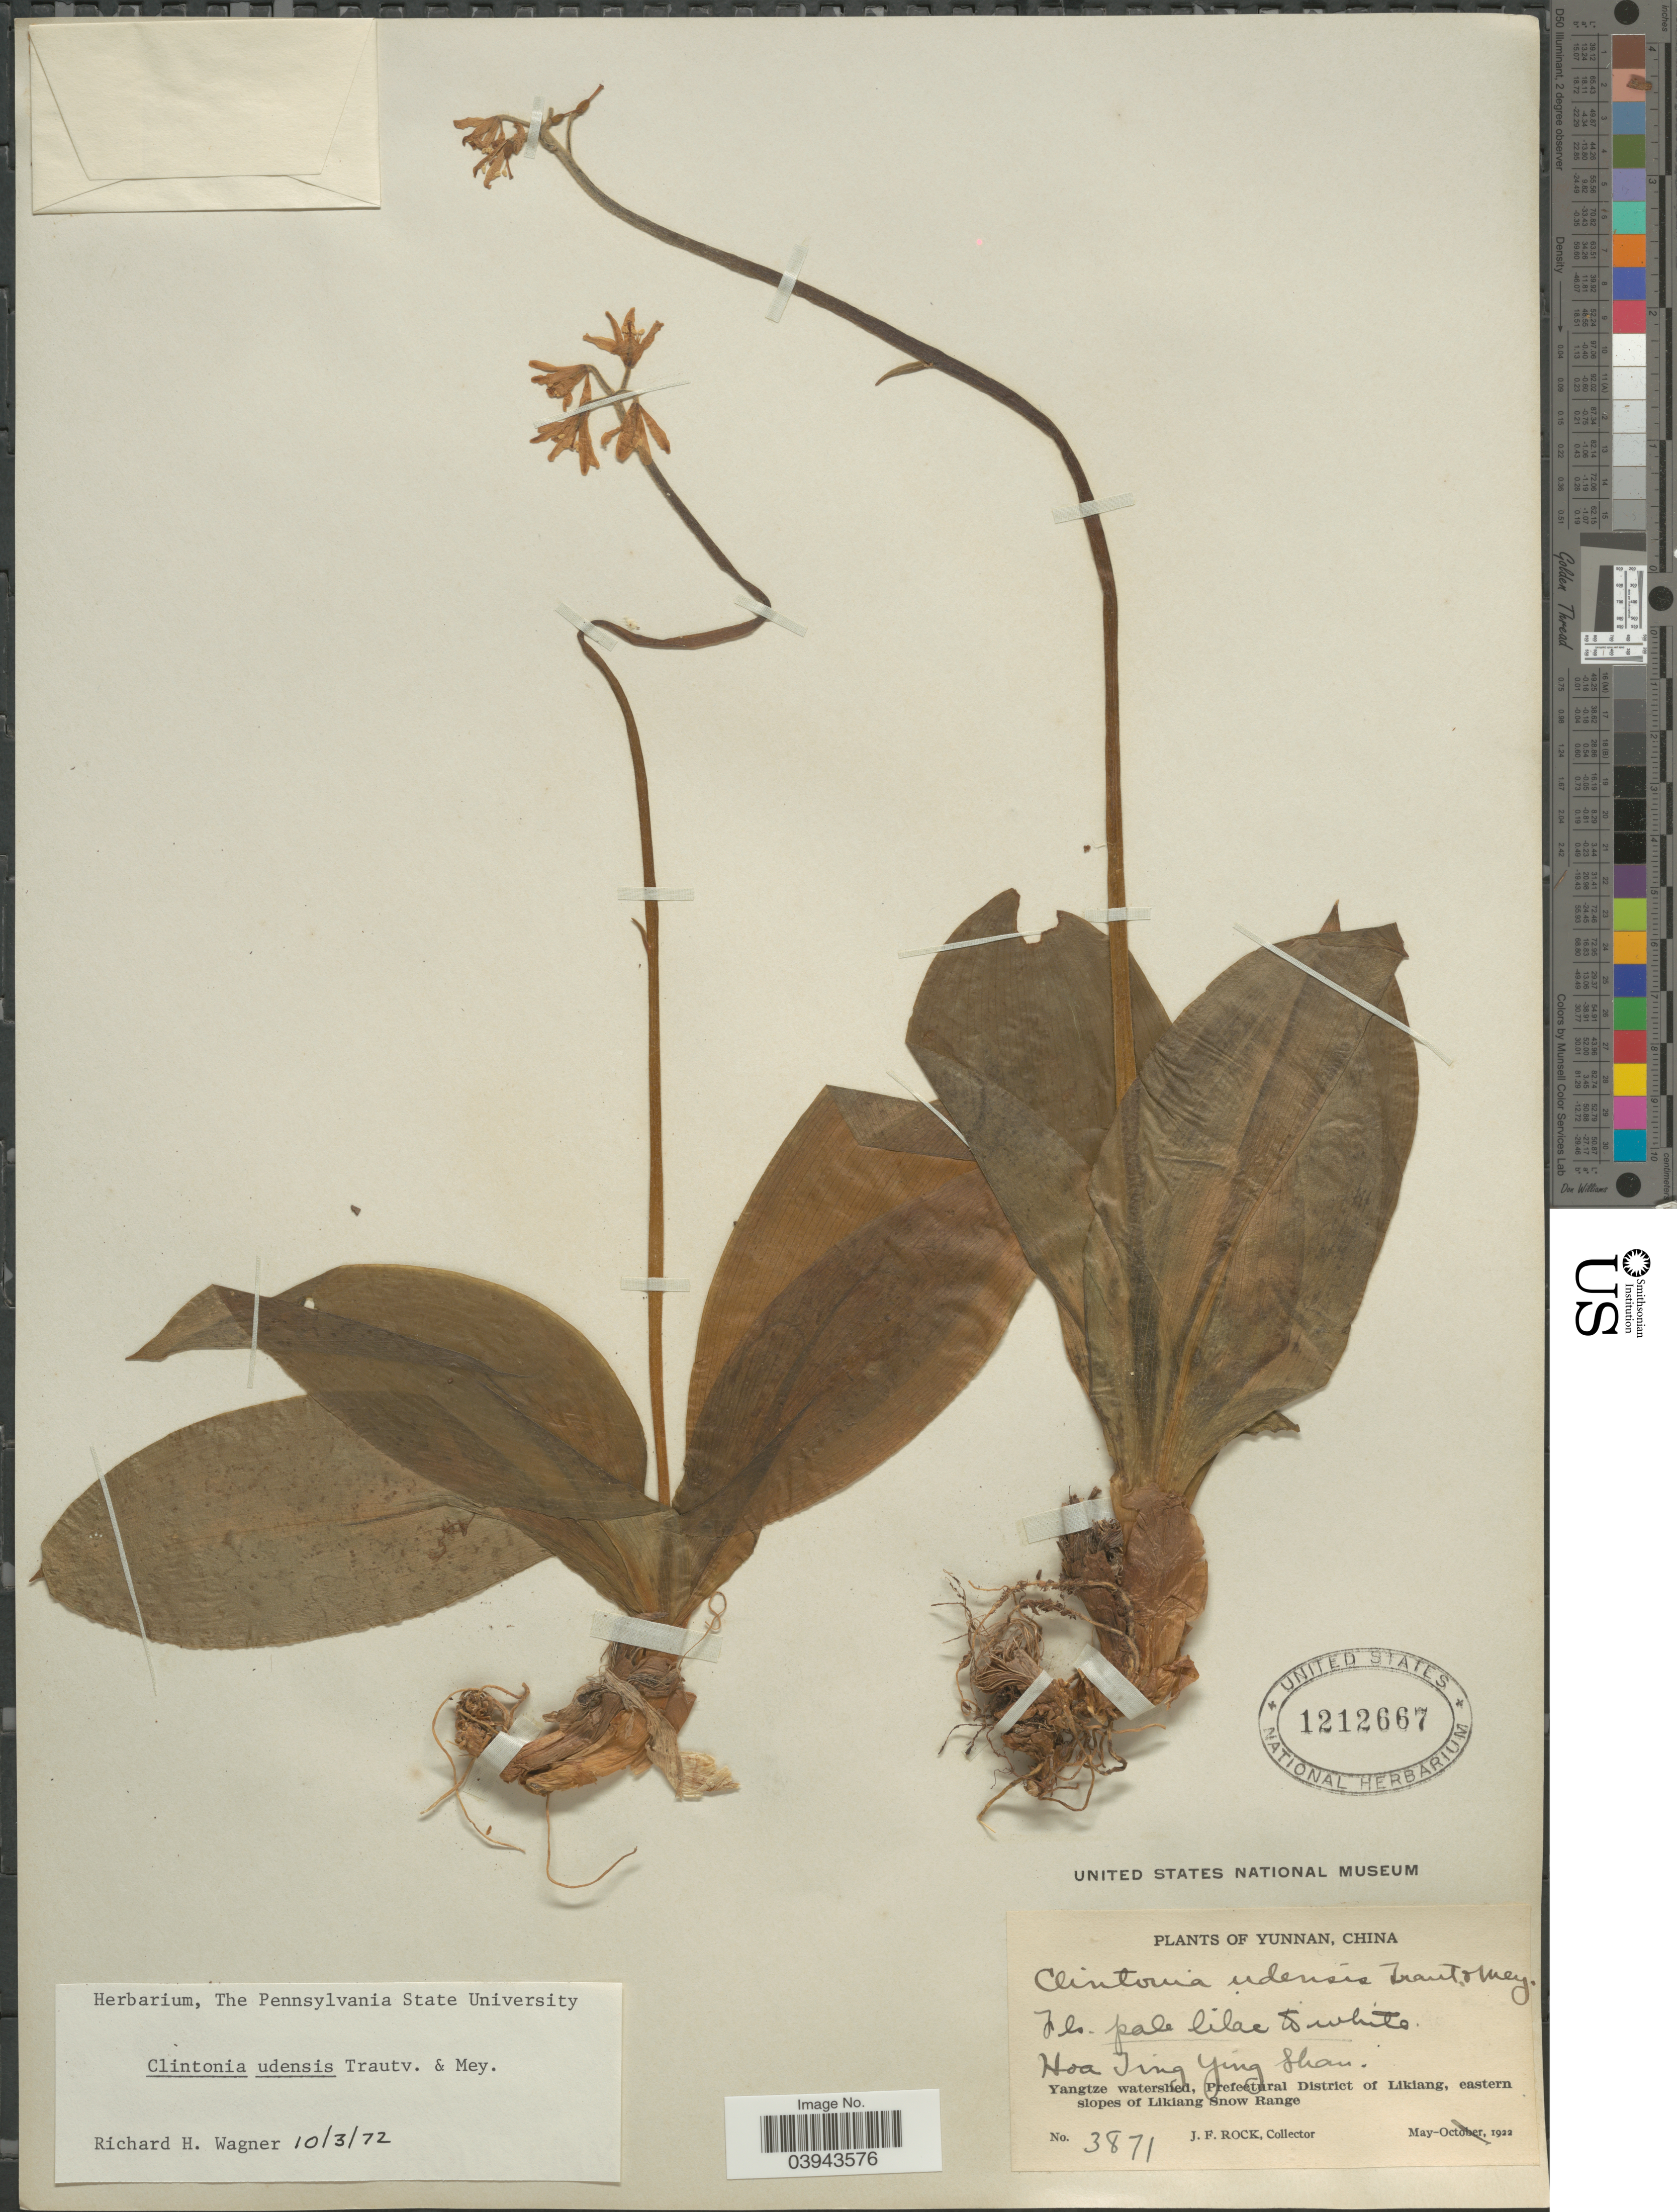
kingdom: Plantae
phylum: Tracheophyta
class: Liliopsida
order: Liliales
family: Liliaceae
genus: Clintonia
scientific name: Clintonia udensis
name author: Trautv. & C.A. Mey.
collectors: J. Rock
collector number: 3871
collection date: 1922-05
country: China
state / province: Yunnan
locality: Hoa Ting Ying Shan. Yangtze watershed, Prefectural District of Likiang, eastern slopes of Likiang Snow Range.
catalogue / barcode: US 1212667